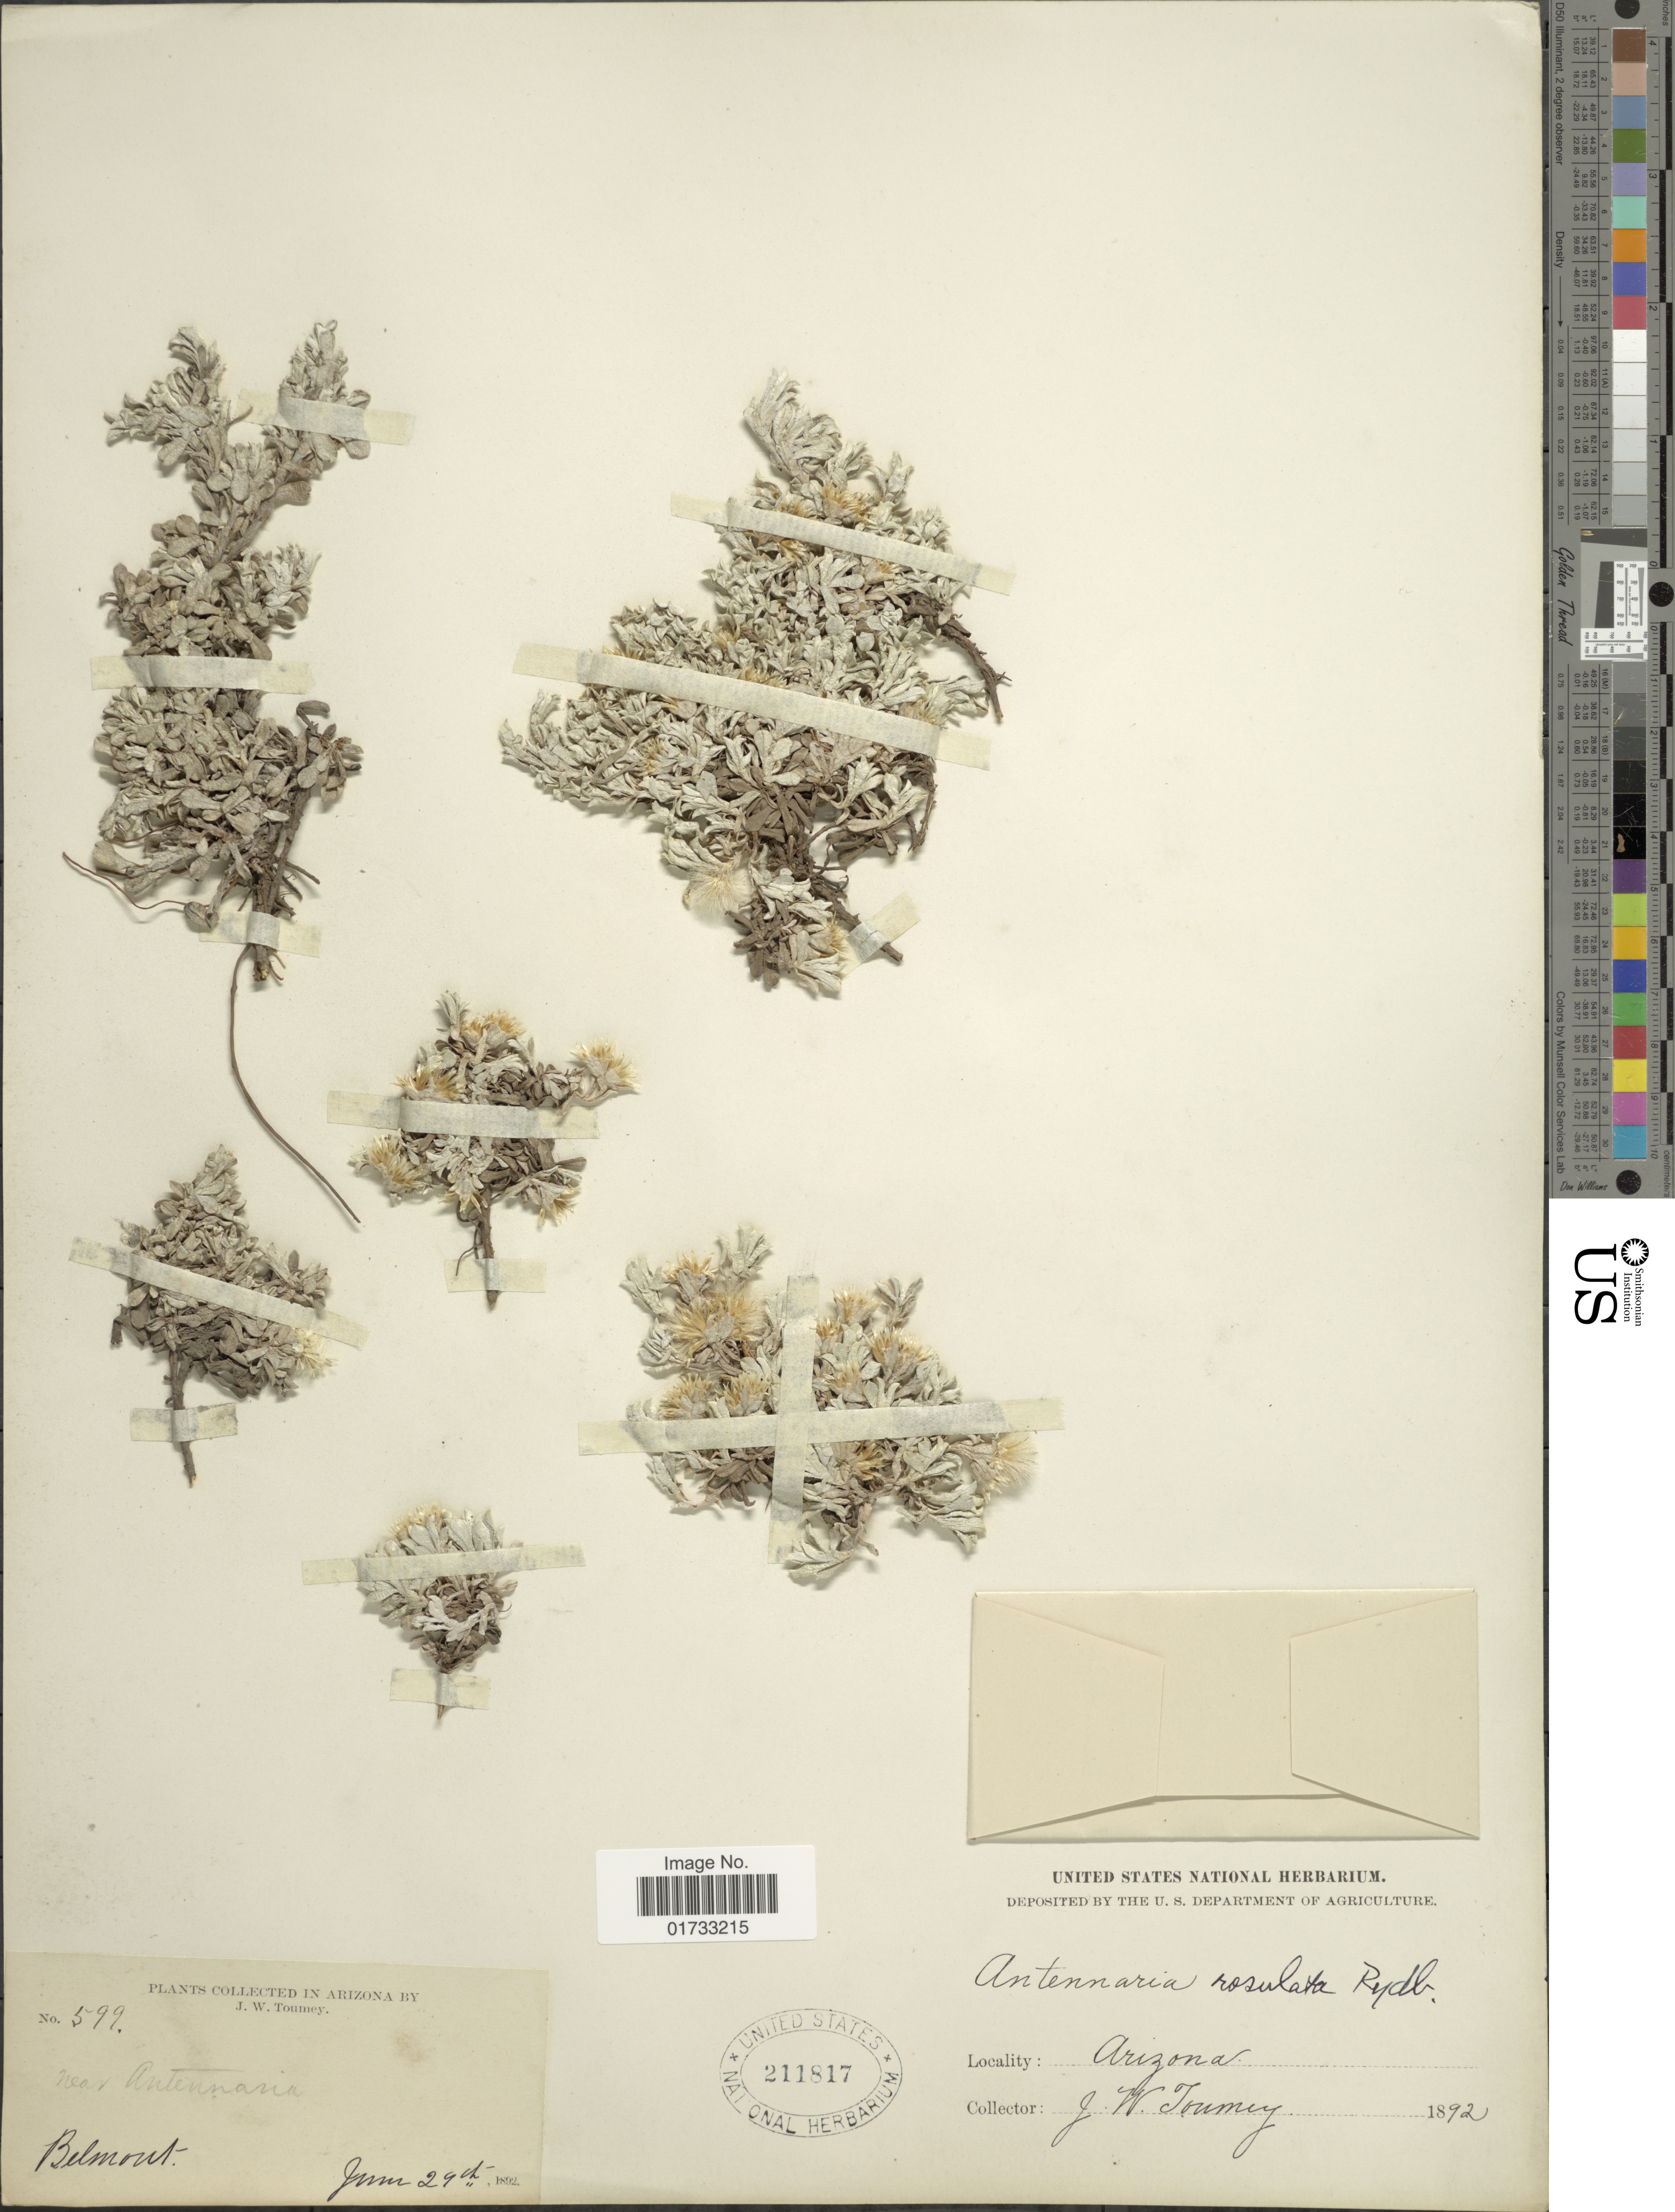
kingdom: Plantae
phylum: Tracheophyta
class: Magnoliopsida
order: Asterales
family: Asteraceae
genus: Antennaria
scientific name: Antennaria rosulata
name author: Rydb.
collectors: J. Tourney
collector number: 599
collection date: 1892-06-29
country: United States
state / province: Arizona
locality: Near Antennaria, Belmout [unsure placement]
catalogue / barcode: US 211817